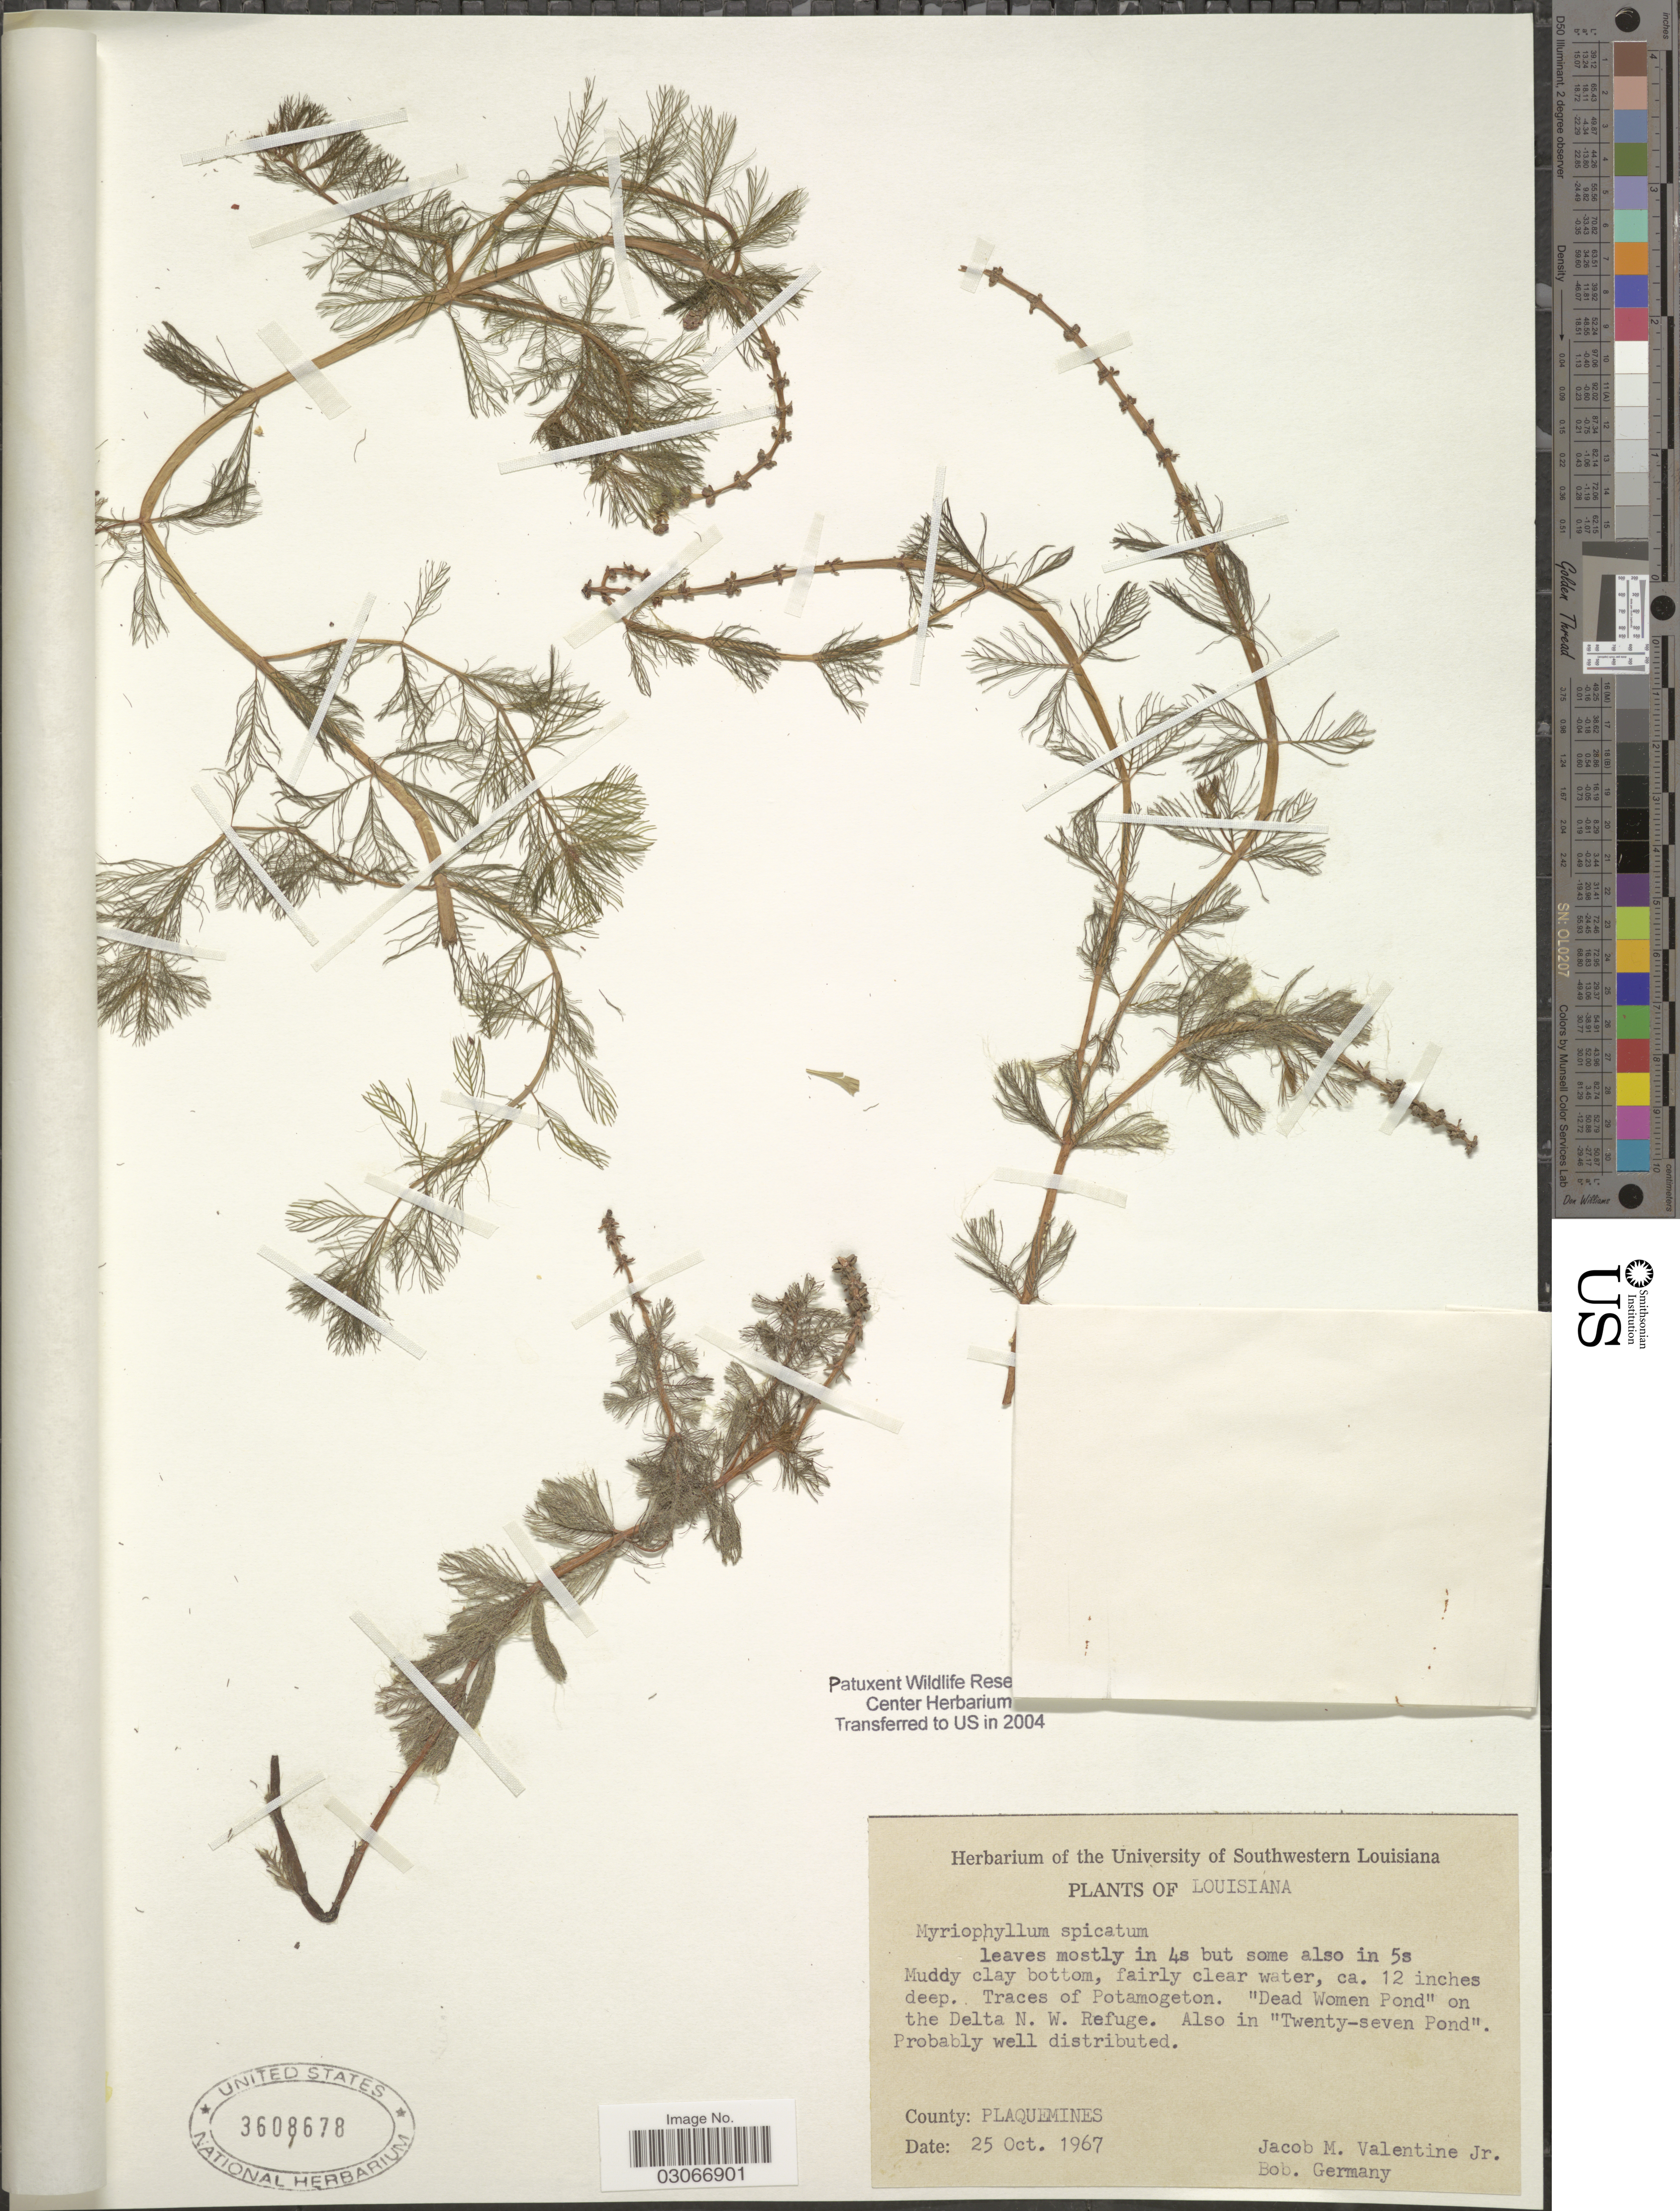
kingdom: Plantae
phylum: Tracheophyta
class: Magnoliopsida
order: Saxifragales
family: Haloragaceae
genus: Myriophyllum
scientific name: Myriophyllum exalbescens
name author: Fernald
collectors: J. Valentine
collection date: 1967-10-25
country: United States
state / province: Louisiana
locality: Dead Women Pond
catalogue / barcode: US 3608678